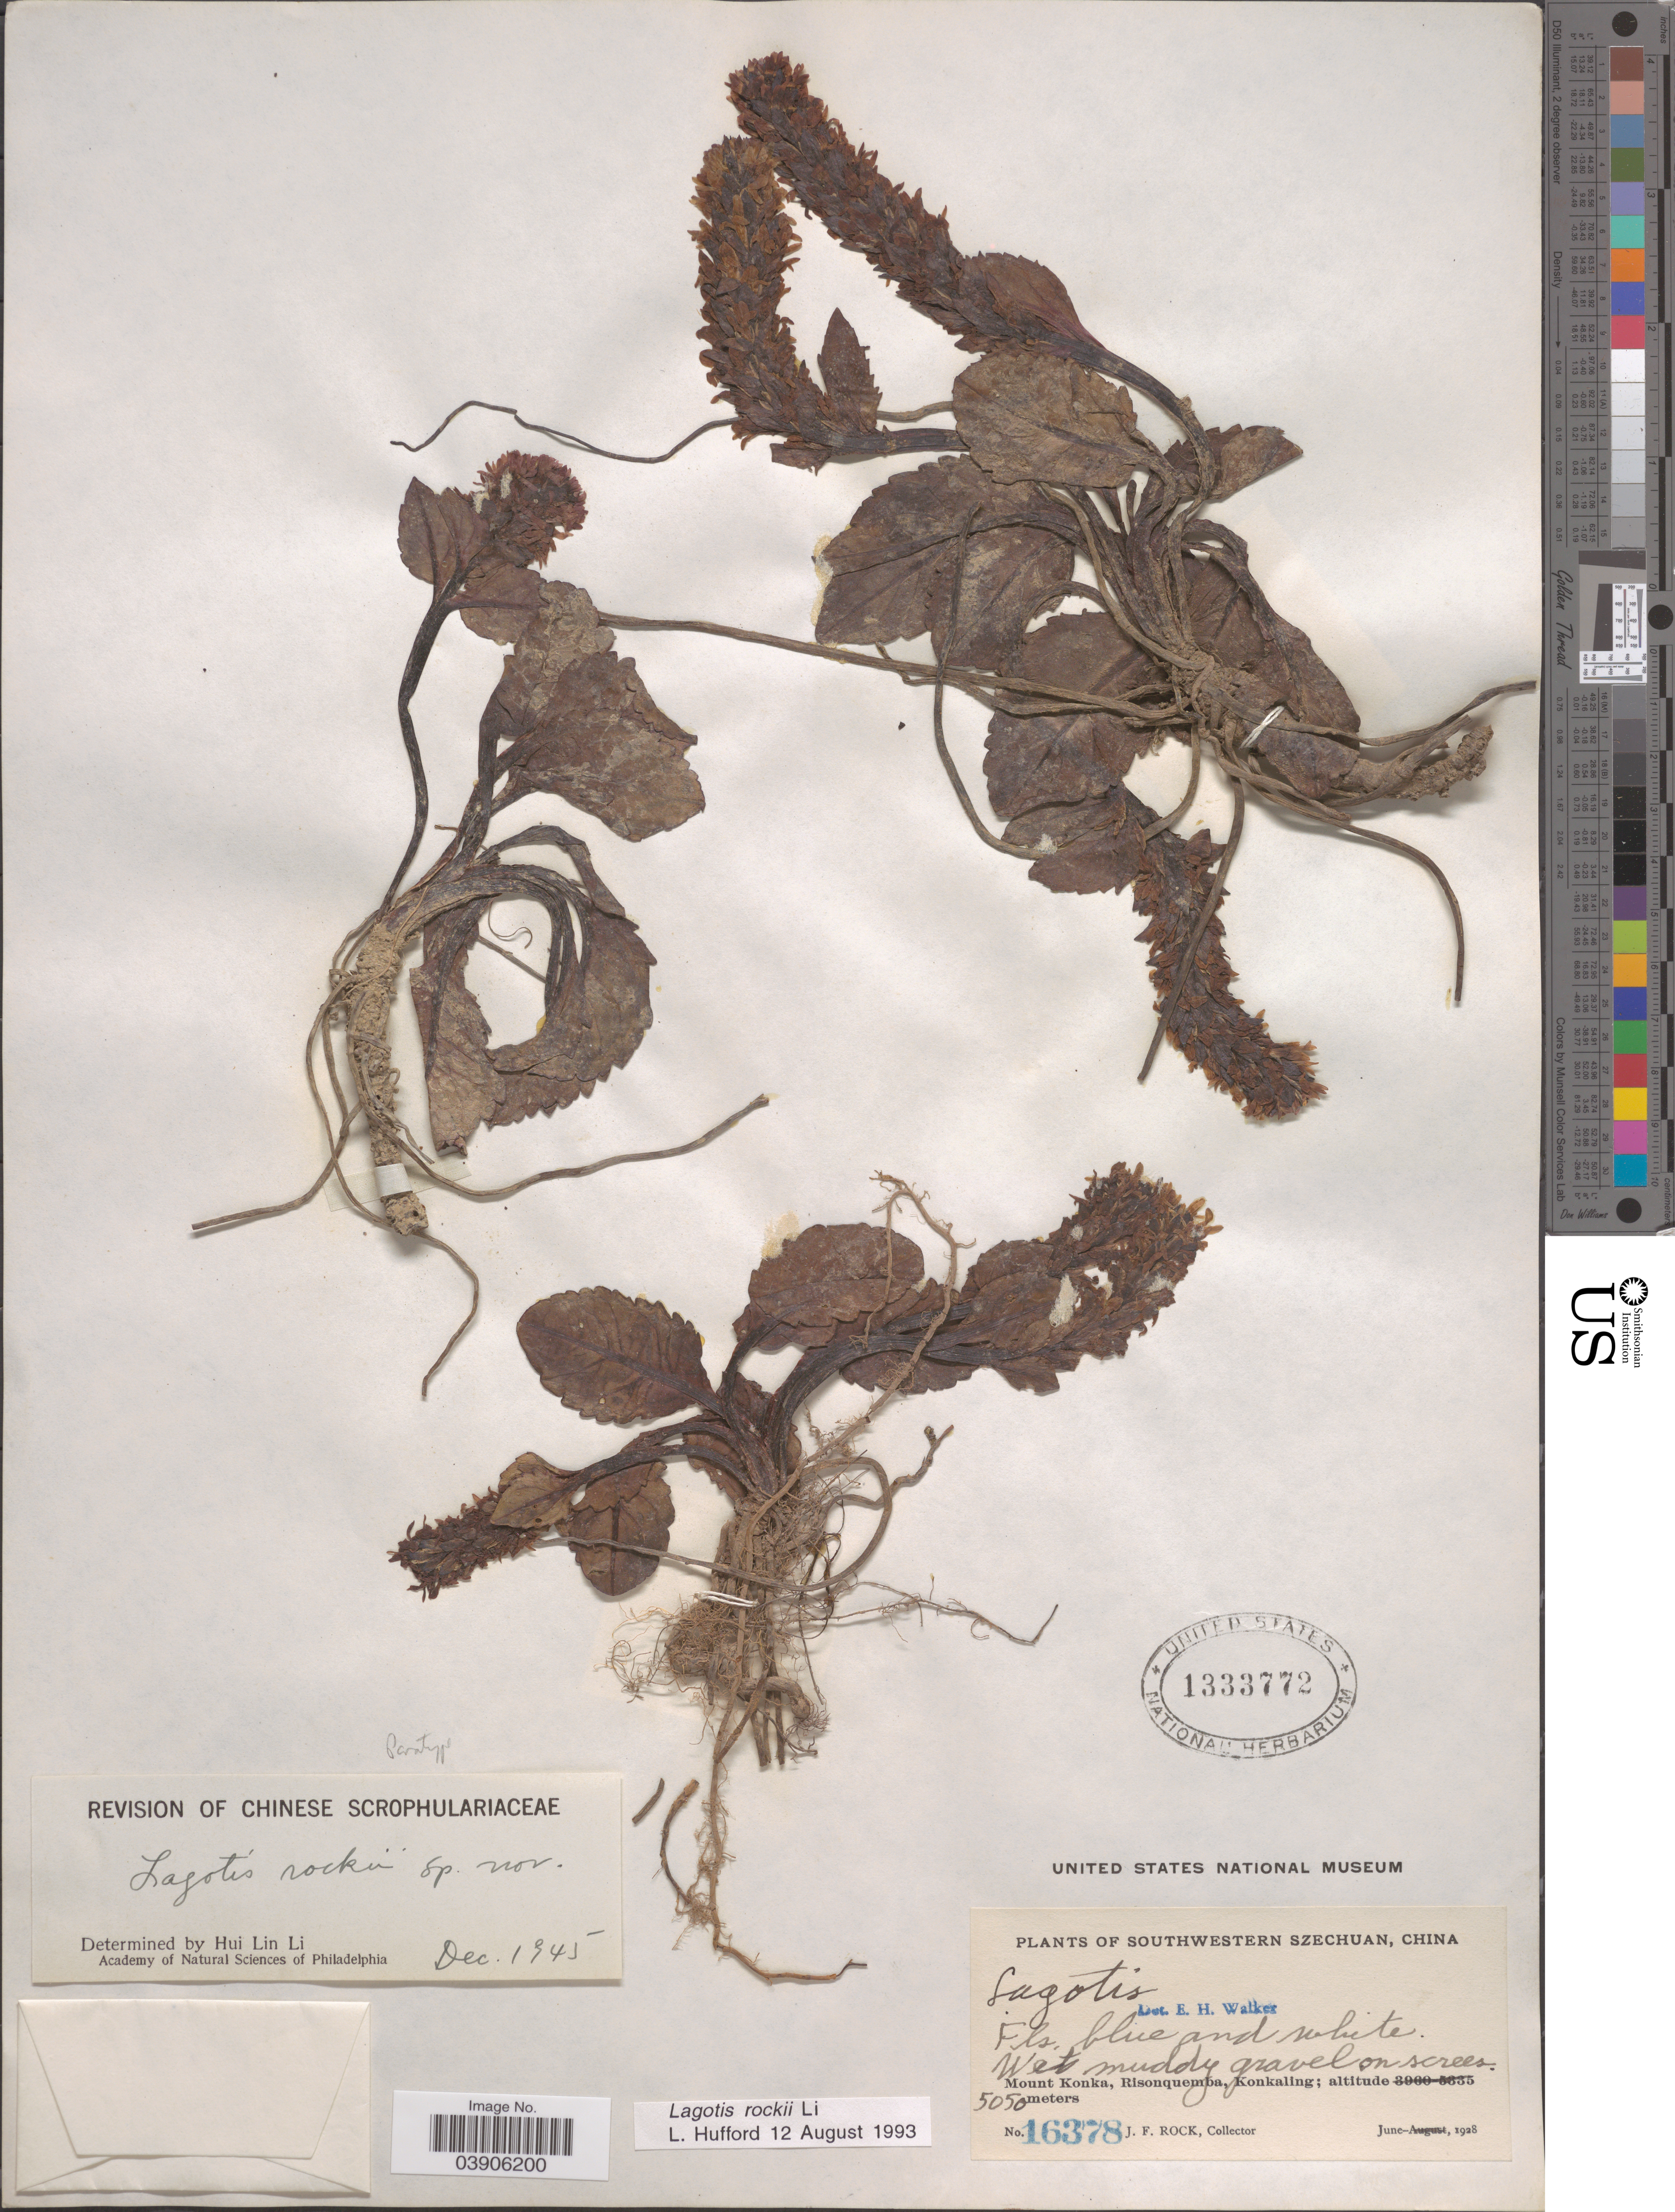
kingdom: Plantae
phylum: Tracheophyta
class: Magnoliopsida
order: Lamiales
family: Plantaginaceae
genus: Lagotis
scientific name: Lagotis rockii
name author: H.L. Li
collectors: J. Rock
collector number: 16378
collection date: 1928-06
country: China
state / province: Sichuan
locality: Southwestern Szechuan. Mount Konka, Risonquemba, Konkaling.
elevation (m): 5050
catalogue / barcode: US 1333772